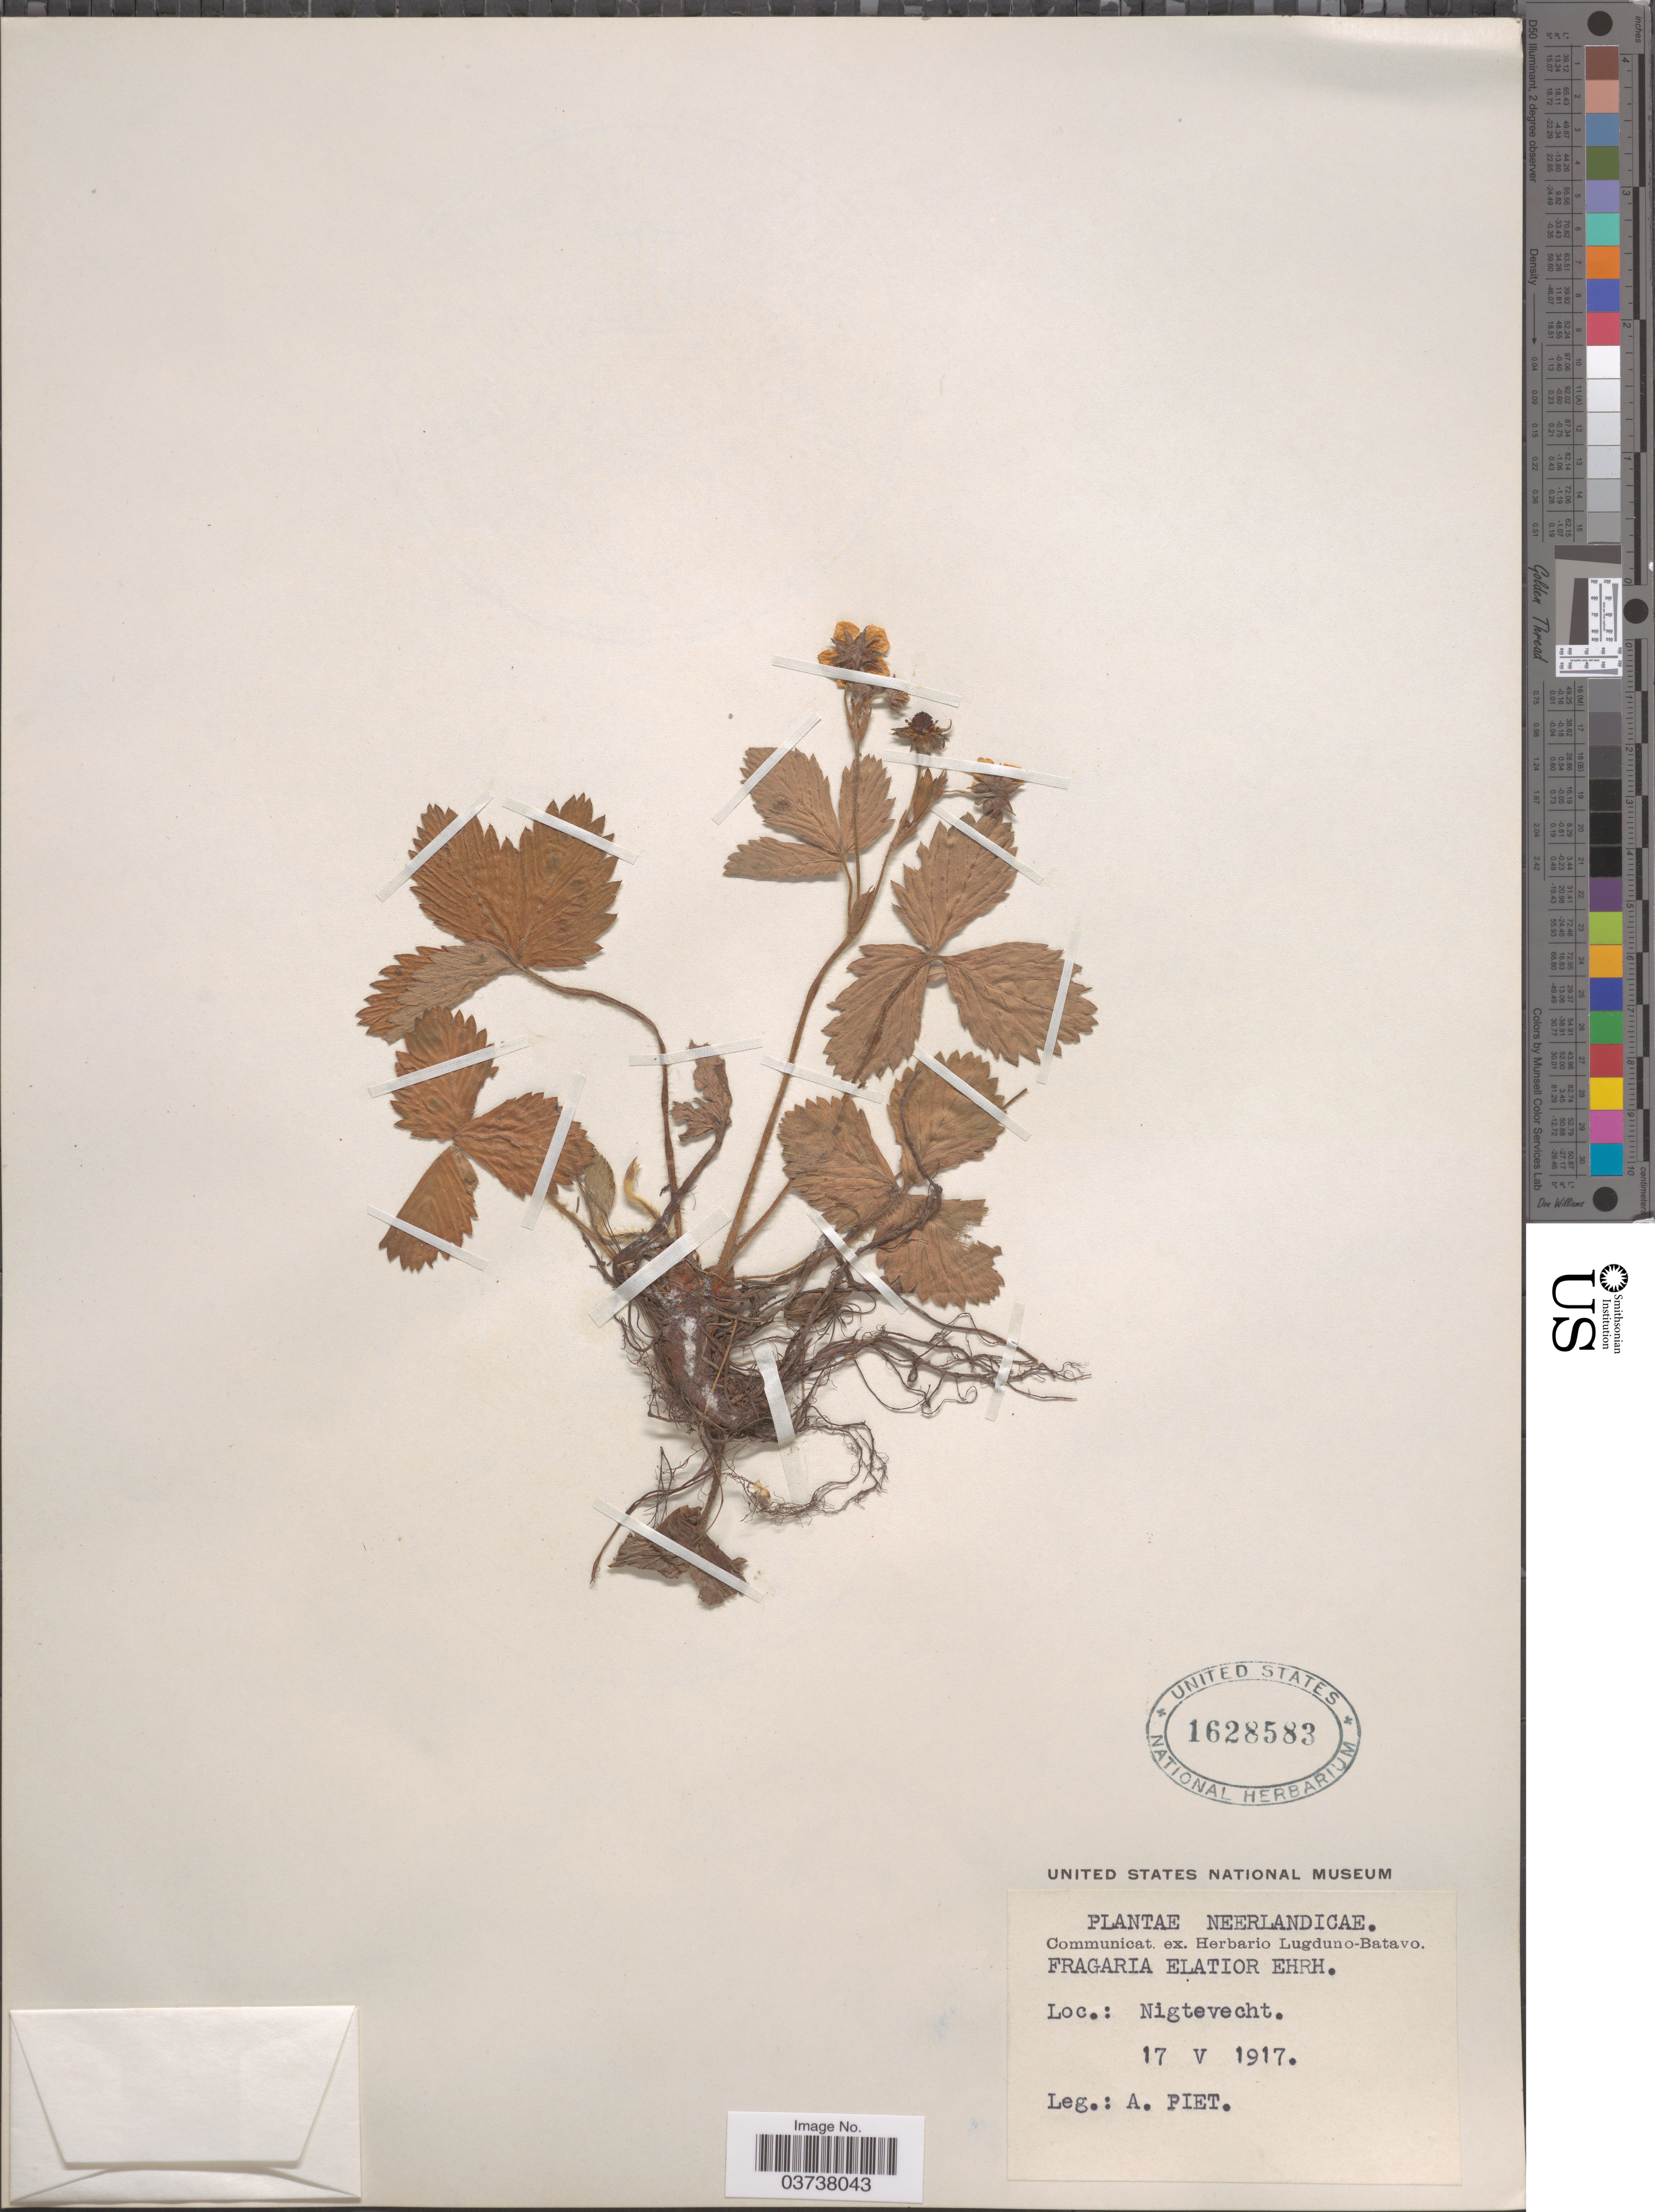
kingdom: Plantae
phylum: Tracheophyta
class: Magnoliopsida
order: Rosales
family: Rosaceae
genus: Fragaria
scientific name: Fragaria elatior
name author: Ehrh.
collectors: A. Piet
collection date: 1917-05-17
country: Netherlands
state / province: Utrecht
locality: Nigtevecht.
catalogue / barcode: US 1628583